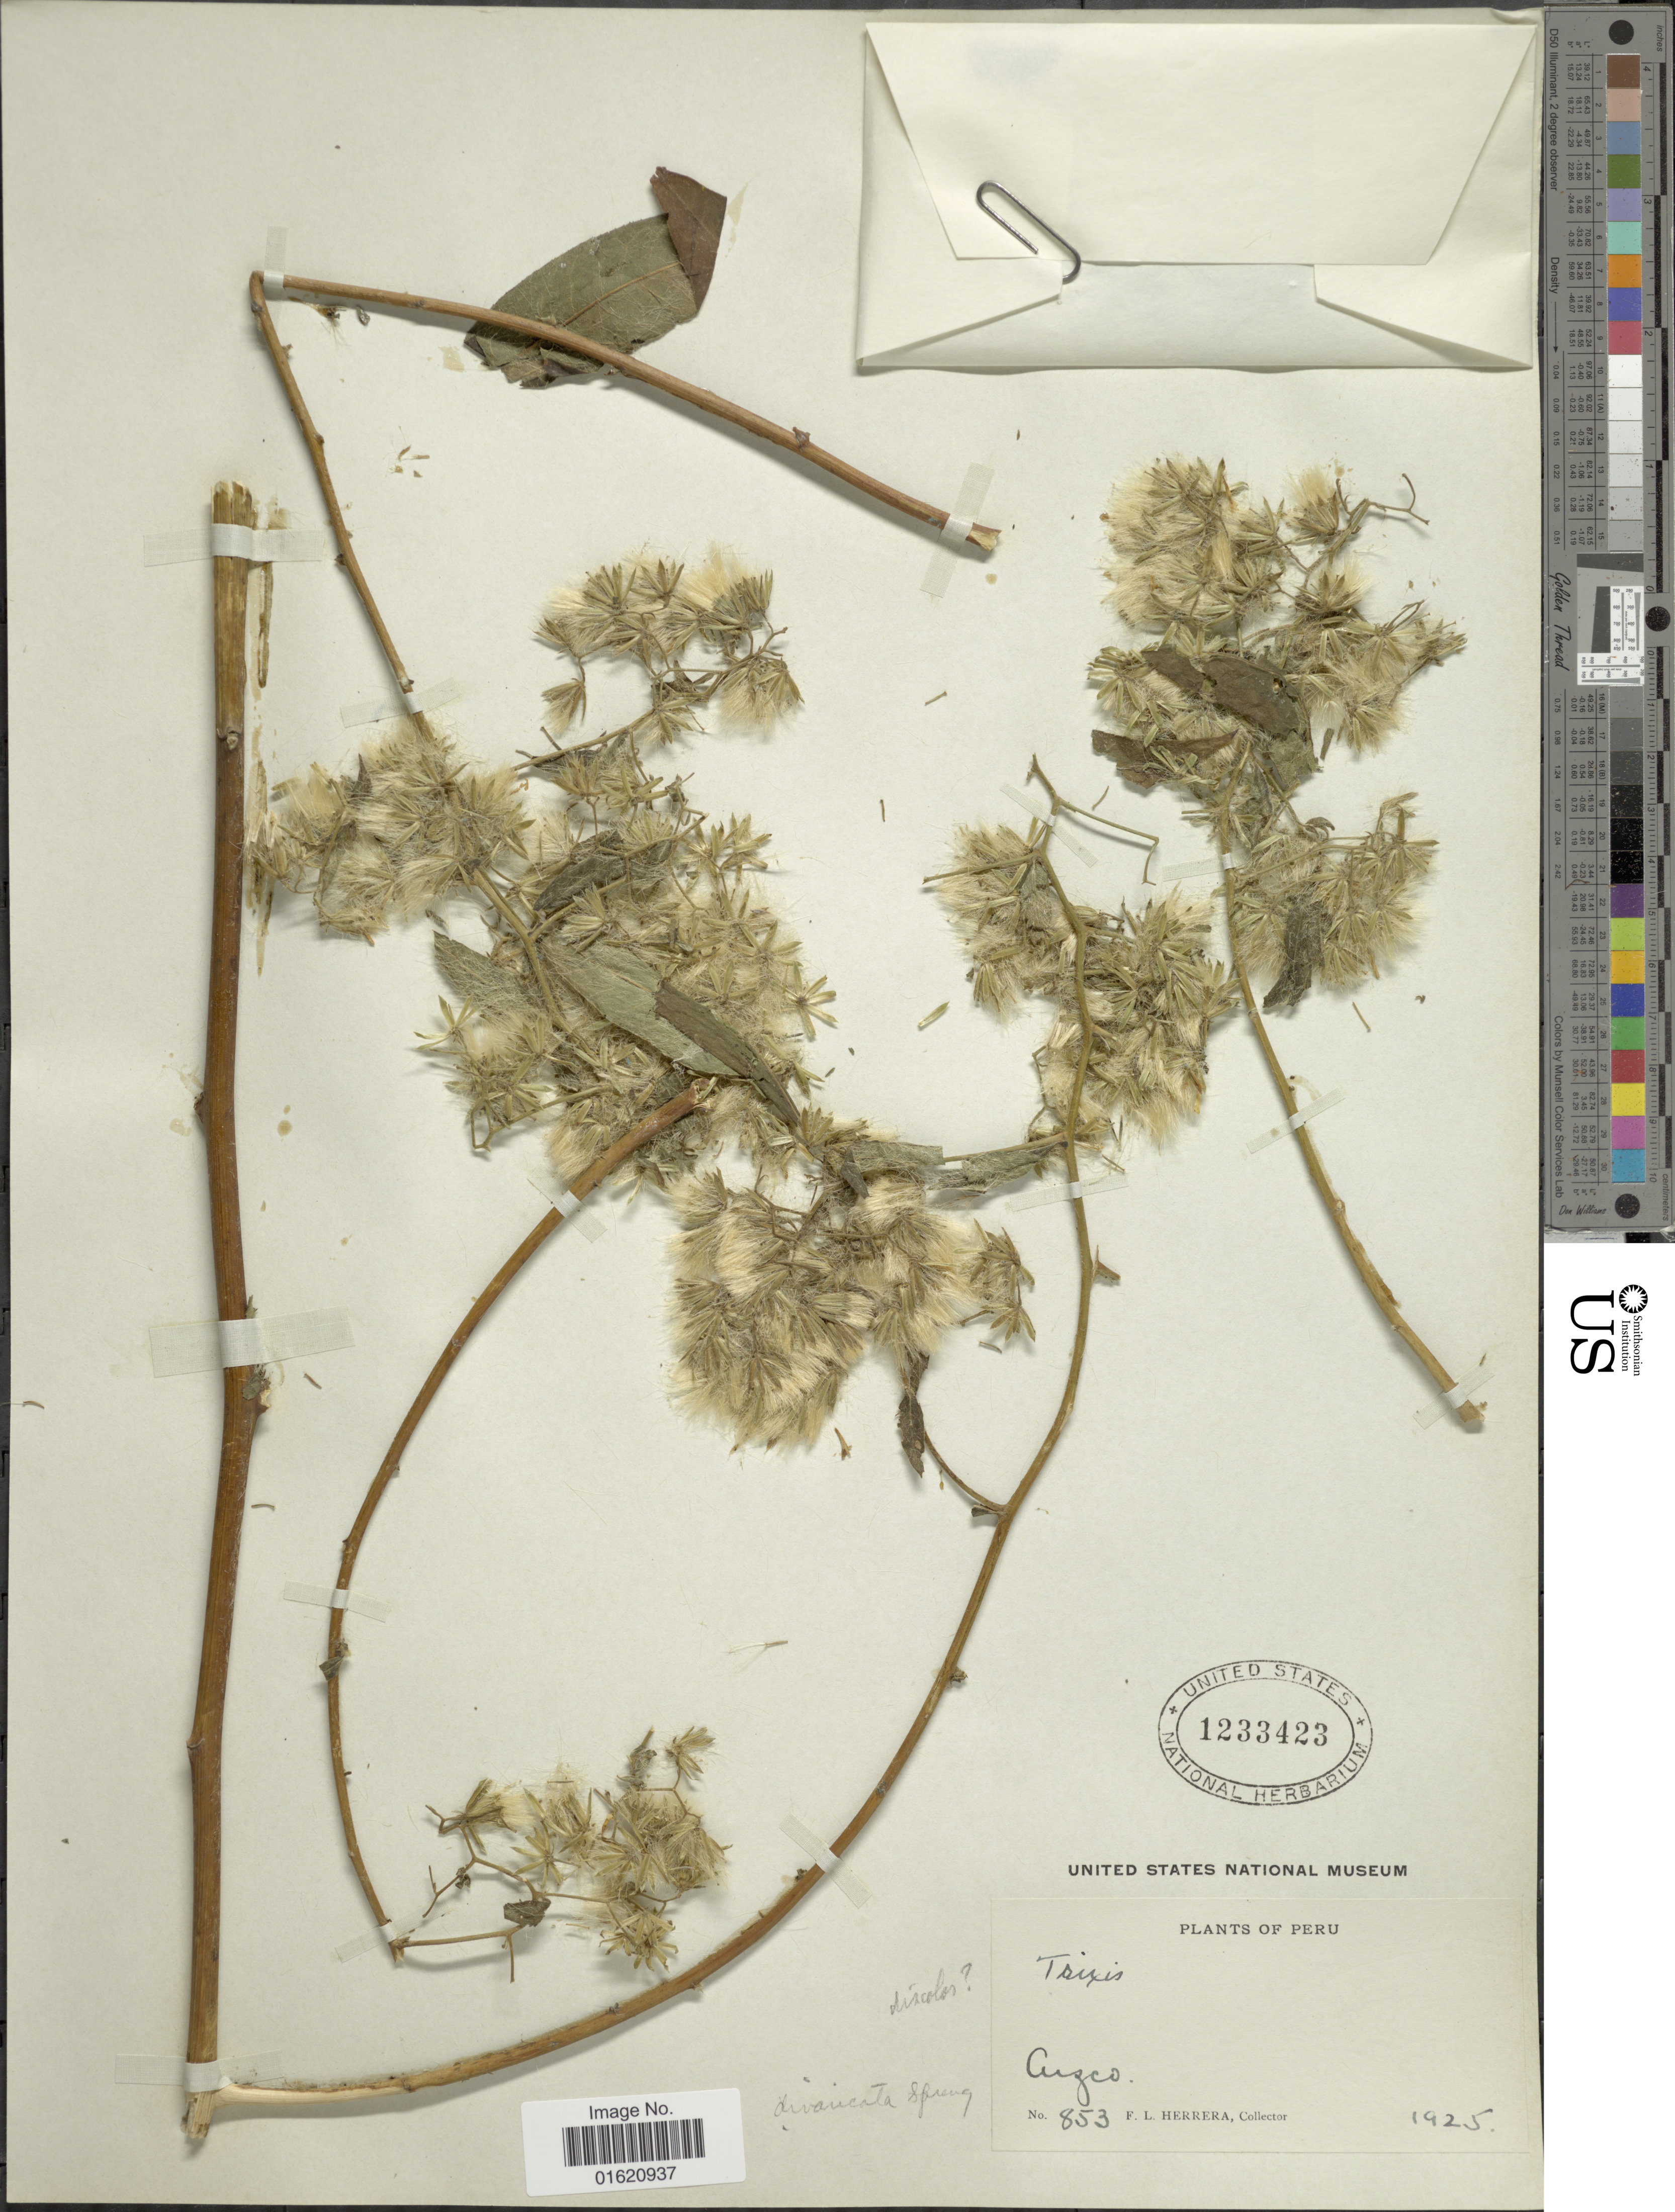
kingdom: Plantae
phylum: Tracheophyta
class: Magnoliopsida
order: Asterales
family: Asteraceae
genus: Trixis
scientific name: Trixis antimenorrhoea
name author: (Schrank) Mart. ex Kuntze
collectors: F. L. Herrera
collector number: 853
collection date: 1925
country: Peru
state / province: Cusco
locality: Cuzco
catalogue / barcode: US 1233423